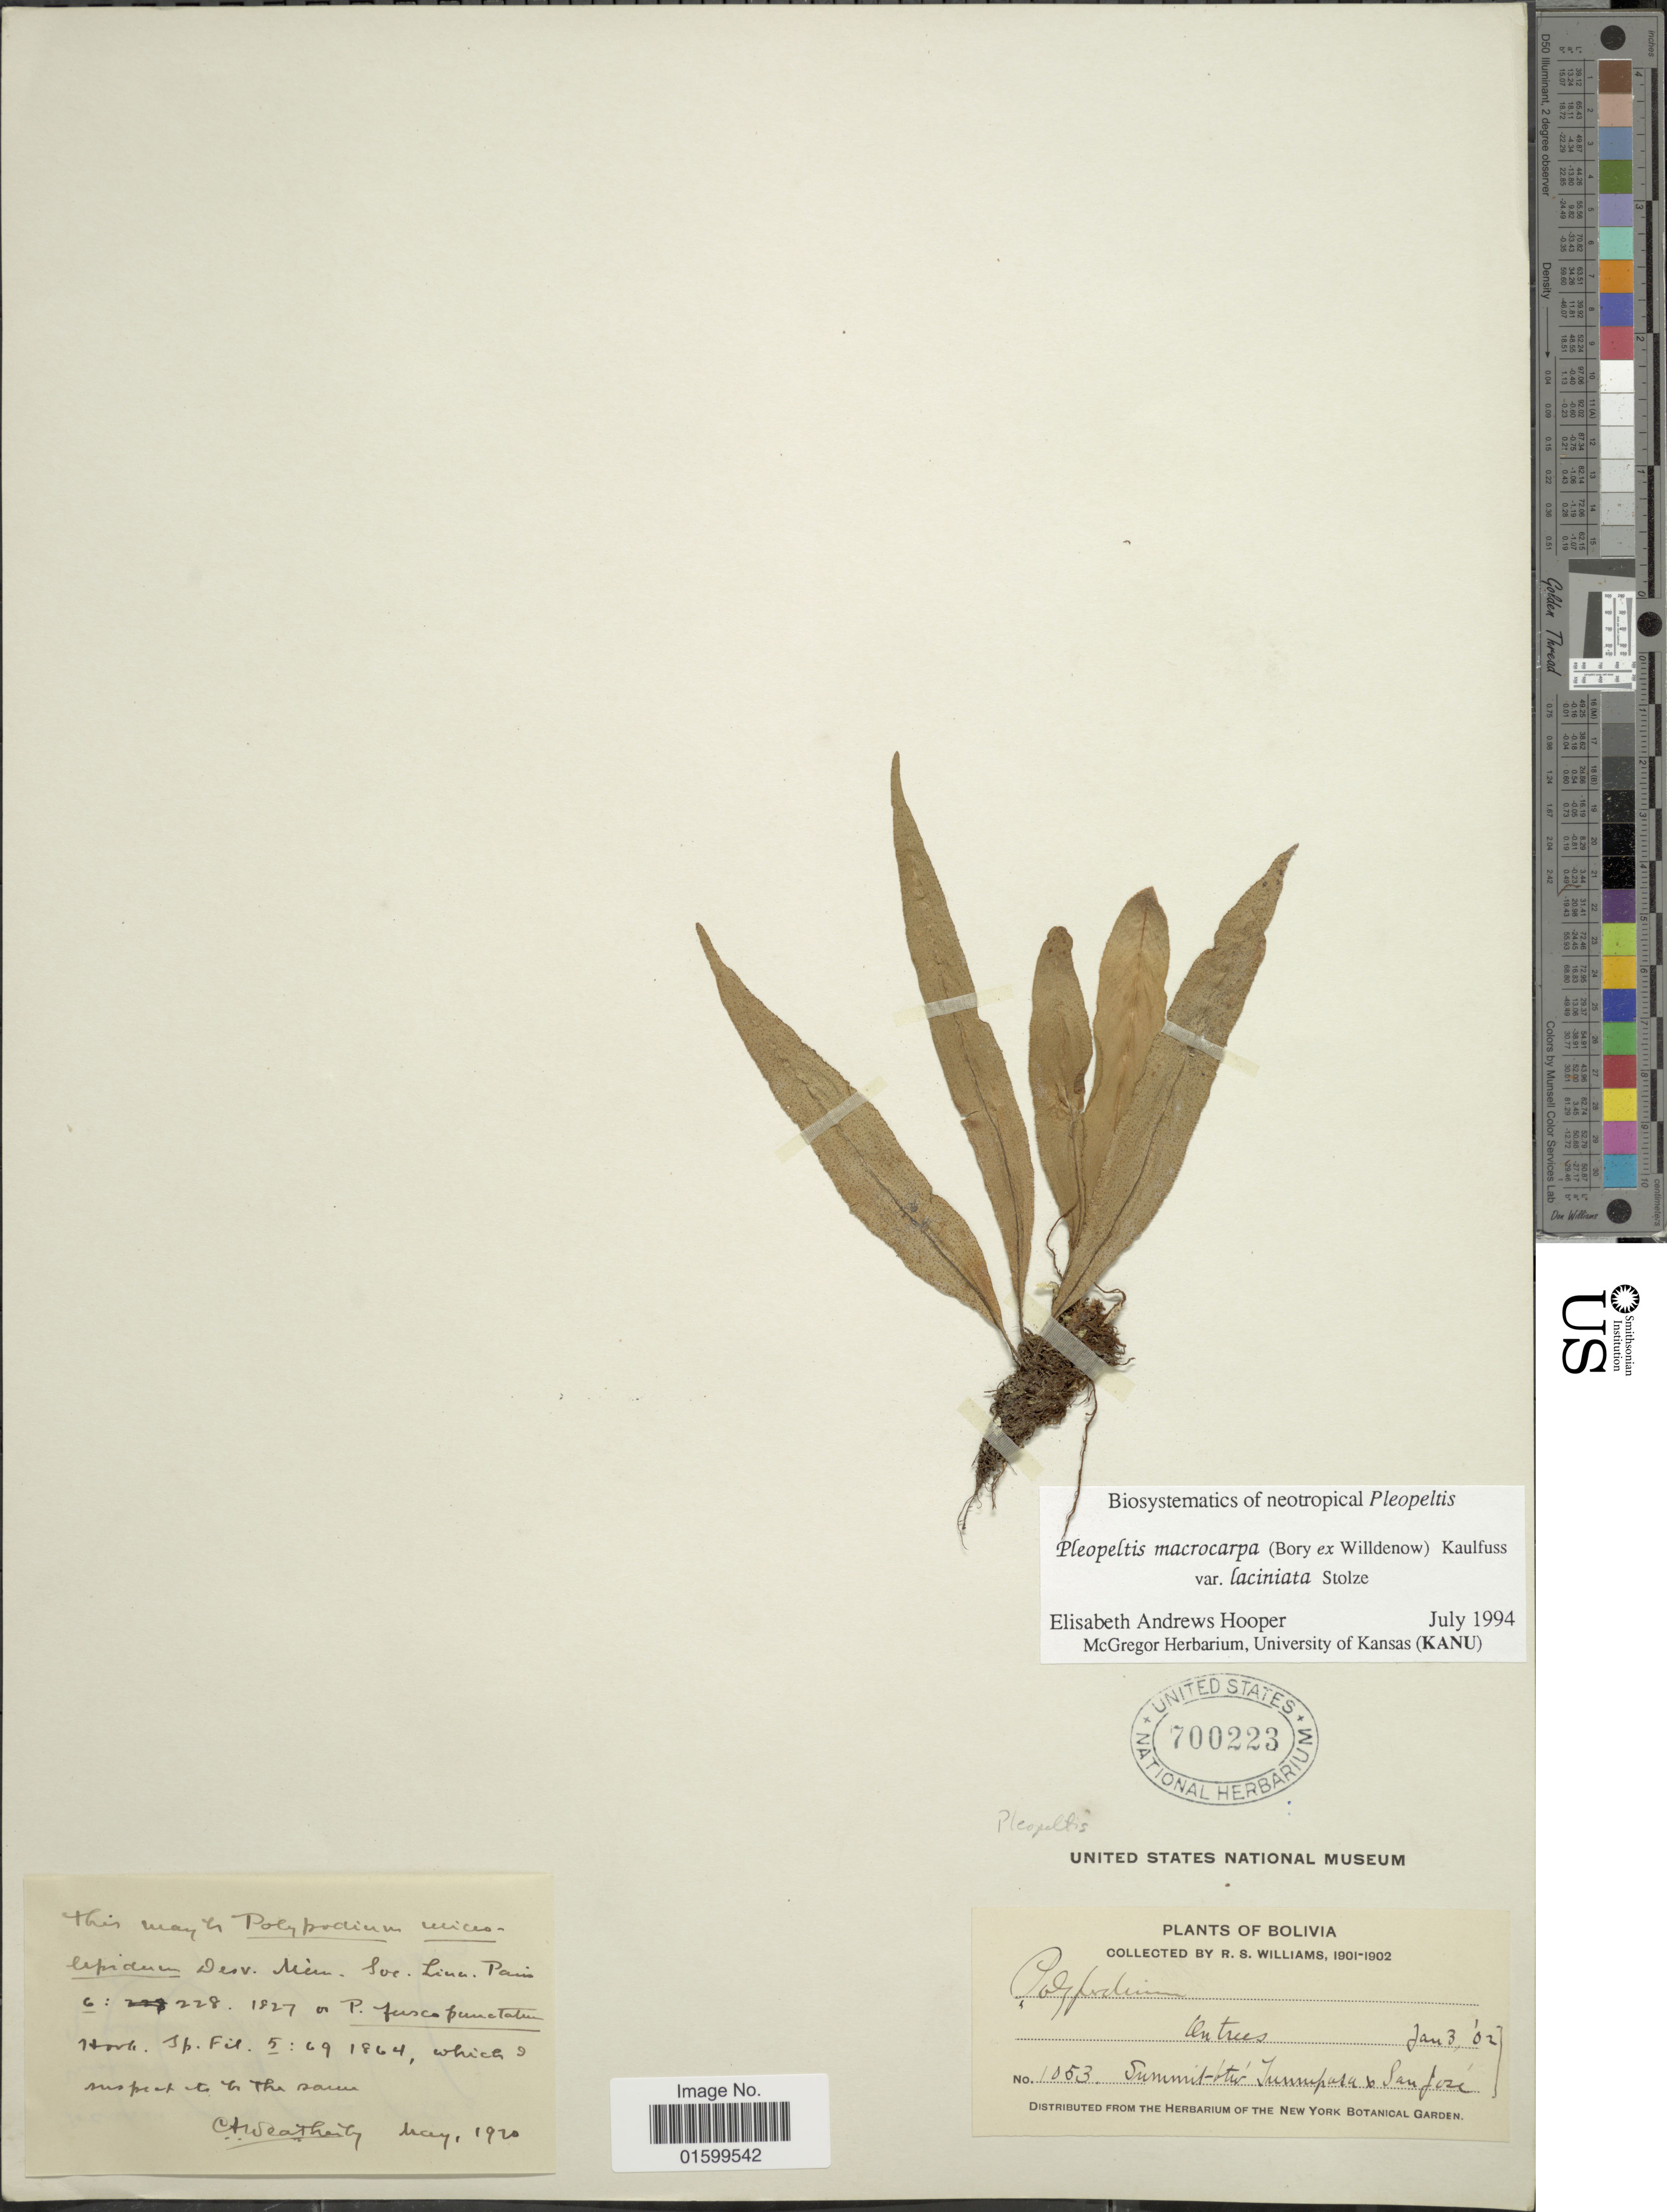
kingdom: Plantae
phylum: Tracheophyta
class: Polypodiopsida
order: Polypodiales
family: Polypodiaceae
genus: Pleopeltis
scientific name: Pleopeltis macrocarpa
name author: (Bory ex Willd.) Kaulf.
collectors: R. S. Williams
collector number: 1053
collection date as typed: Jan 3, '02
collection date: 1902-01-03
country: Bolivia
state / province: La Paz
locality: Summit betweenTumupasa & San Jose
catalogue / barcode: US 700223